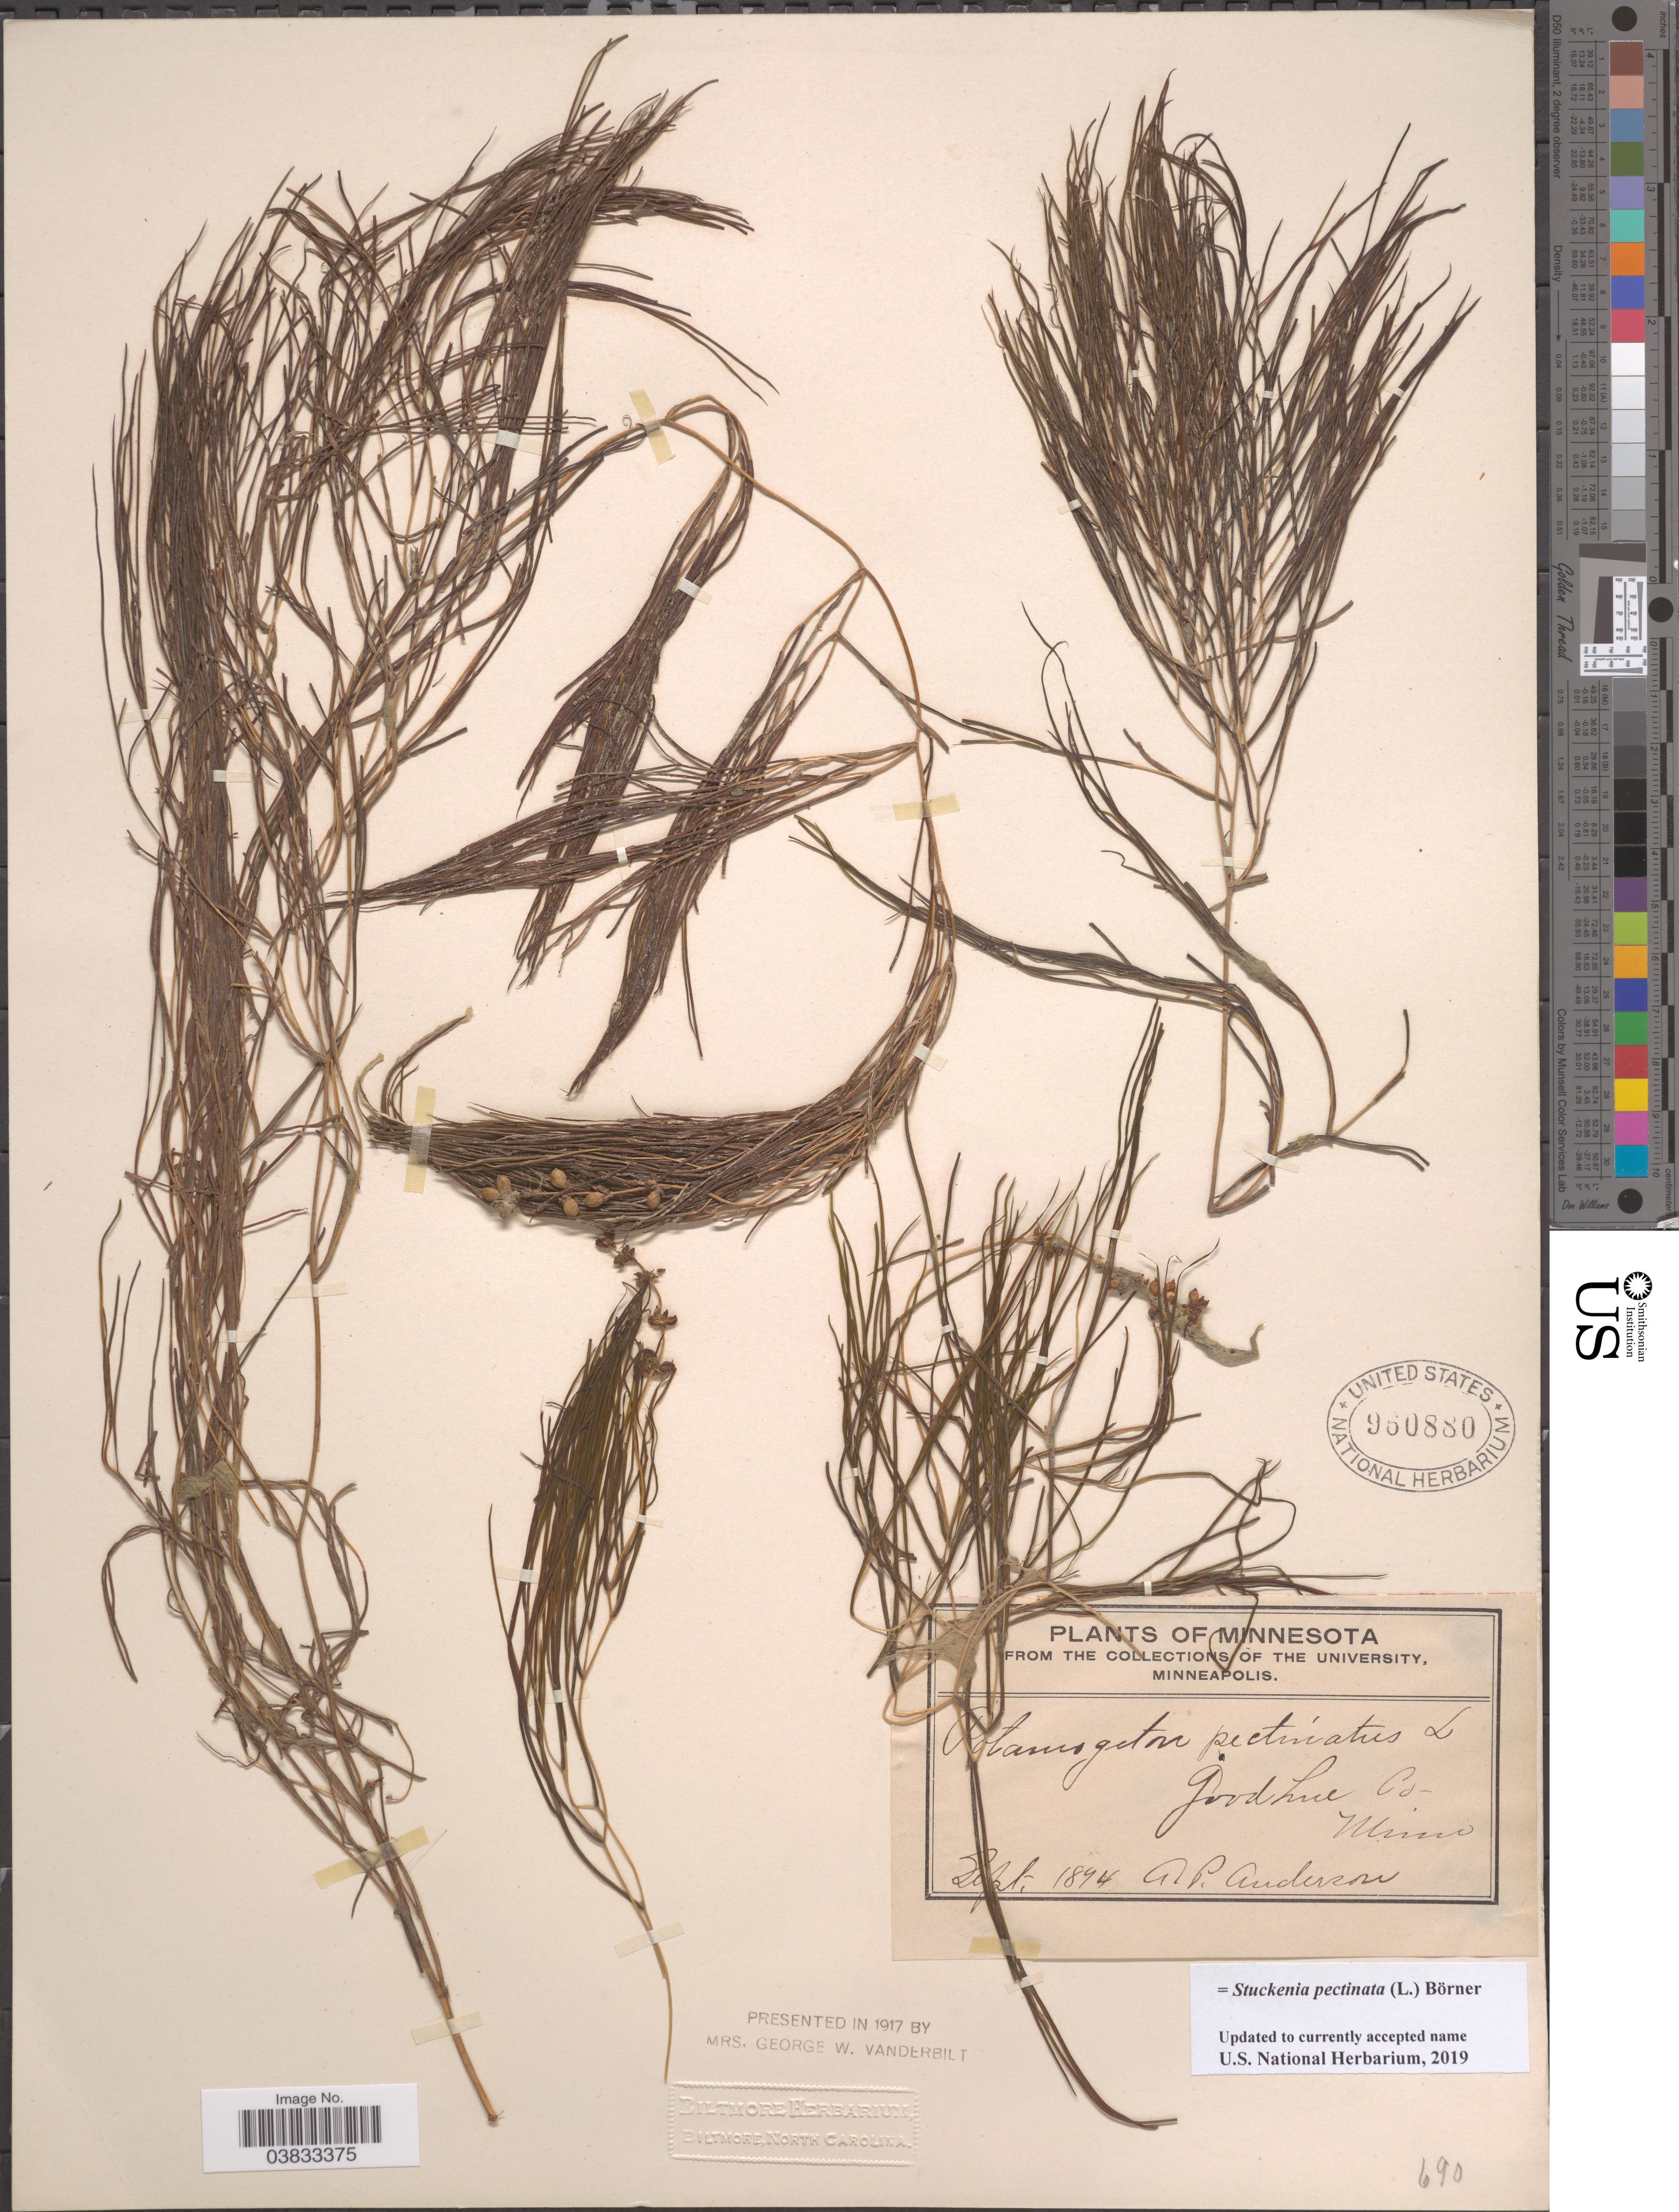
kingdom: Plantae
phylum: Tracheophyta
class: Liliopsida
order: Alismatales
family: Potamogetonaceae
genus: Stuckenia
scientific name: Stuckenia pectinata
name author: (L.) Börner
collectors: A. P. Anderson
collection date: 1894-09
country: United States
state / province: Minnesota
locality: Goodhue Co.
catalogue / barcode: US 960880